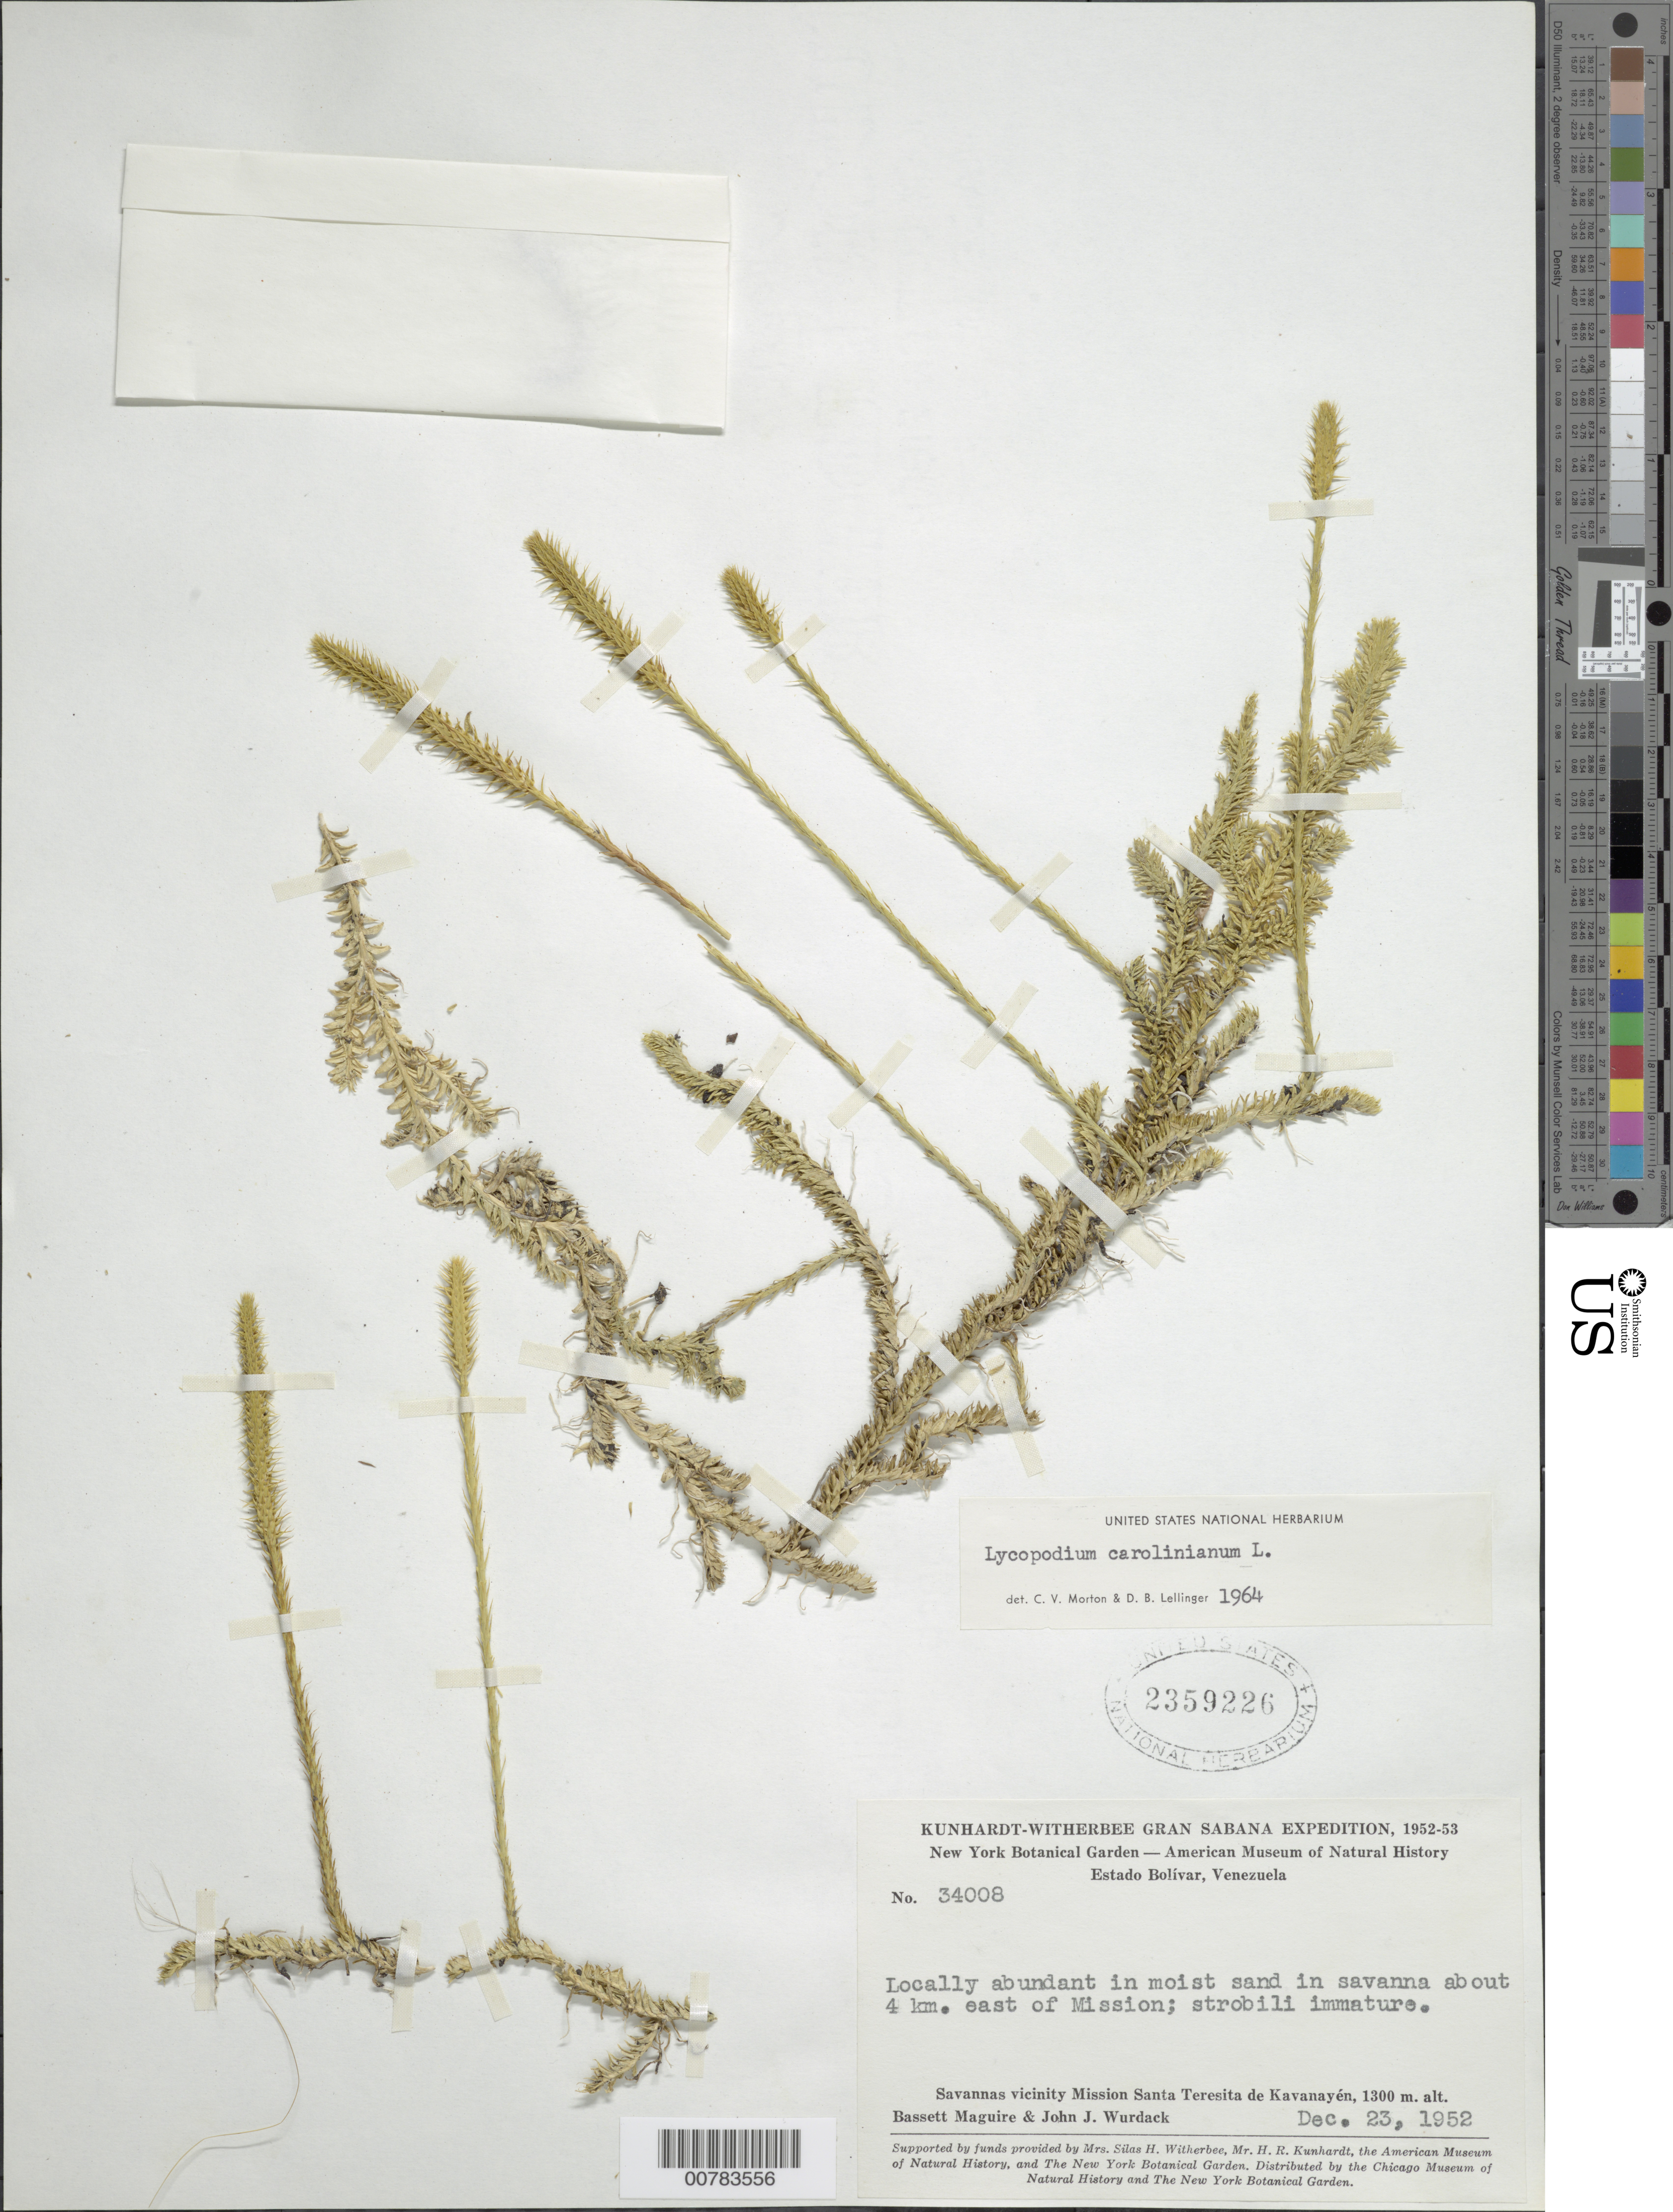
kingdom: Plantae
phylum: Tracheophyta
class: Lycopodiopsida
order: Lycopodiales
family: Lycopodiaceae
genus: Pseudolycopodiella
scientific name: Pseudolycopodiella caroliniana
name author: (L.) Holub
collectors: B. Maguire & J. J. Wurdack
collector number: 34008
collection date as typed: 23-Dec-52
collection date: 1952-12-23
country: Venezuela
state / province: Bolívar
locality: Mission Santa Teresita de Kavanayén, 4 km E of Mission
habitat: Savanna, along small stream; in moist sand in sabanna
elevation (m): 1300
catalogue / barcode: US 2359226